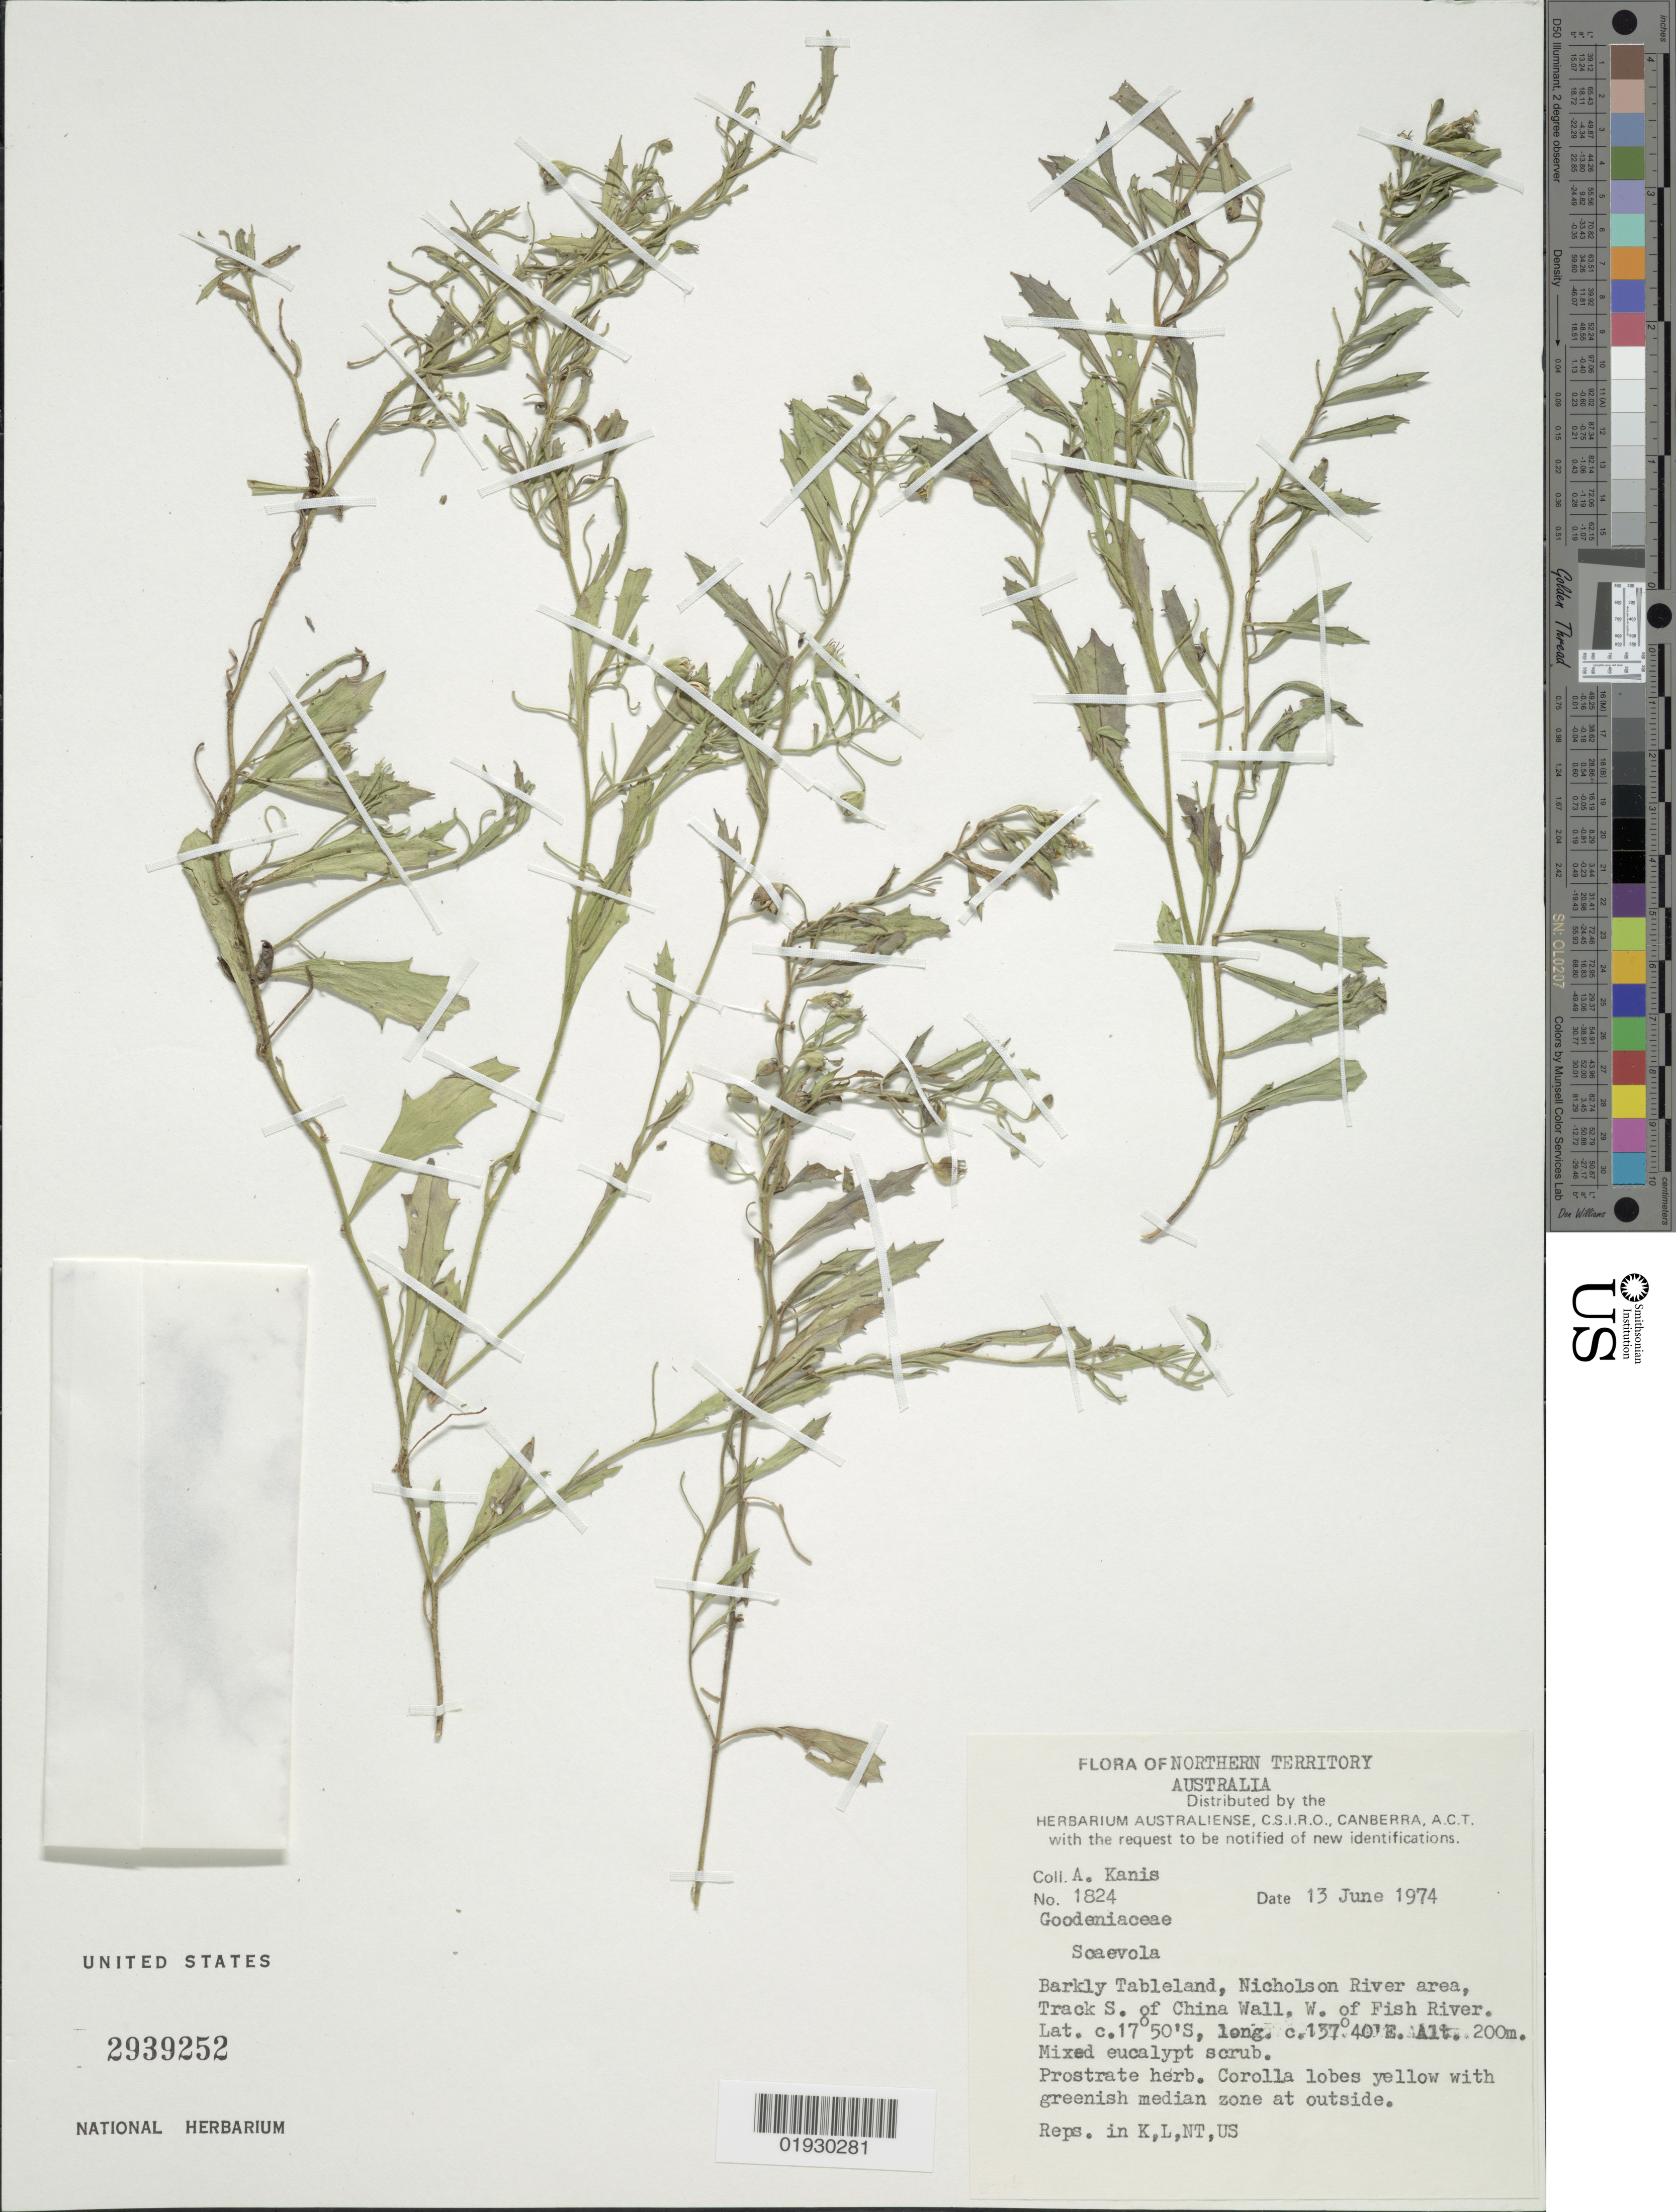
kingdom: Plantae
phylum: Tracheophyta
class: Magnoliopsida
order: Asterales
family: Goodeniaceae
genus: Scaevola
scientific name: Scaevola sp.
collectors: A. Kanis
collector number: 1824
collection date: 1974-06-13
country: Australia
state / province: Northern Territory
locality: Barkly Tableland, Nicholson River area, Track S. of China Wall, W. of Fish River.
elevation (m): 200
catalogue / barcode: US 2939252